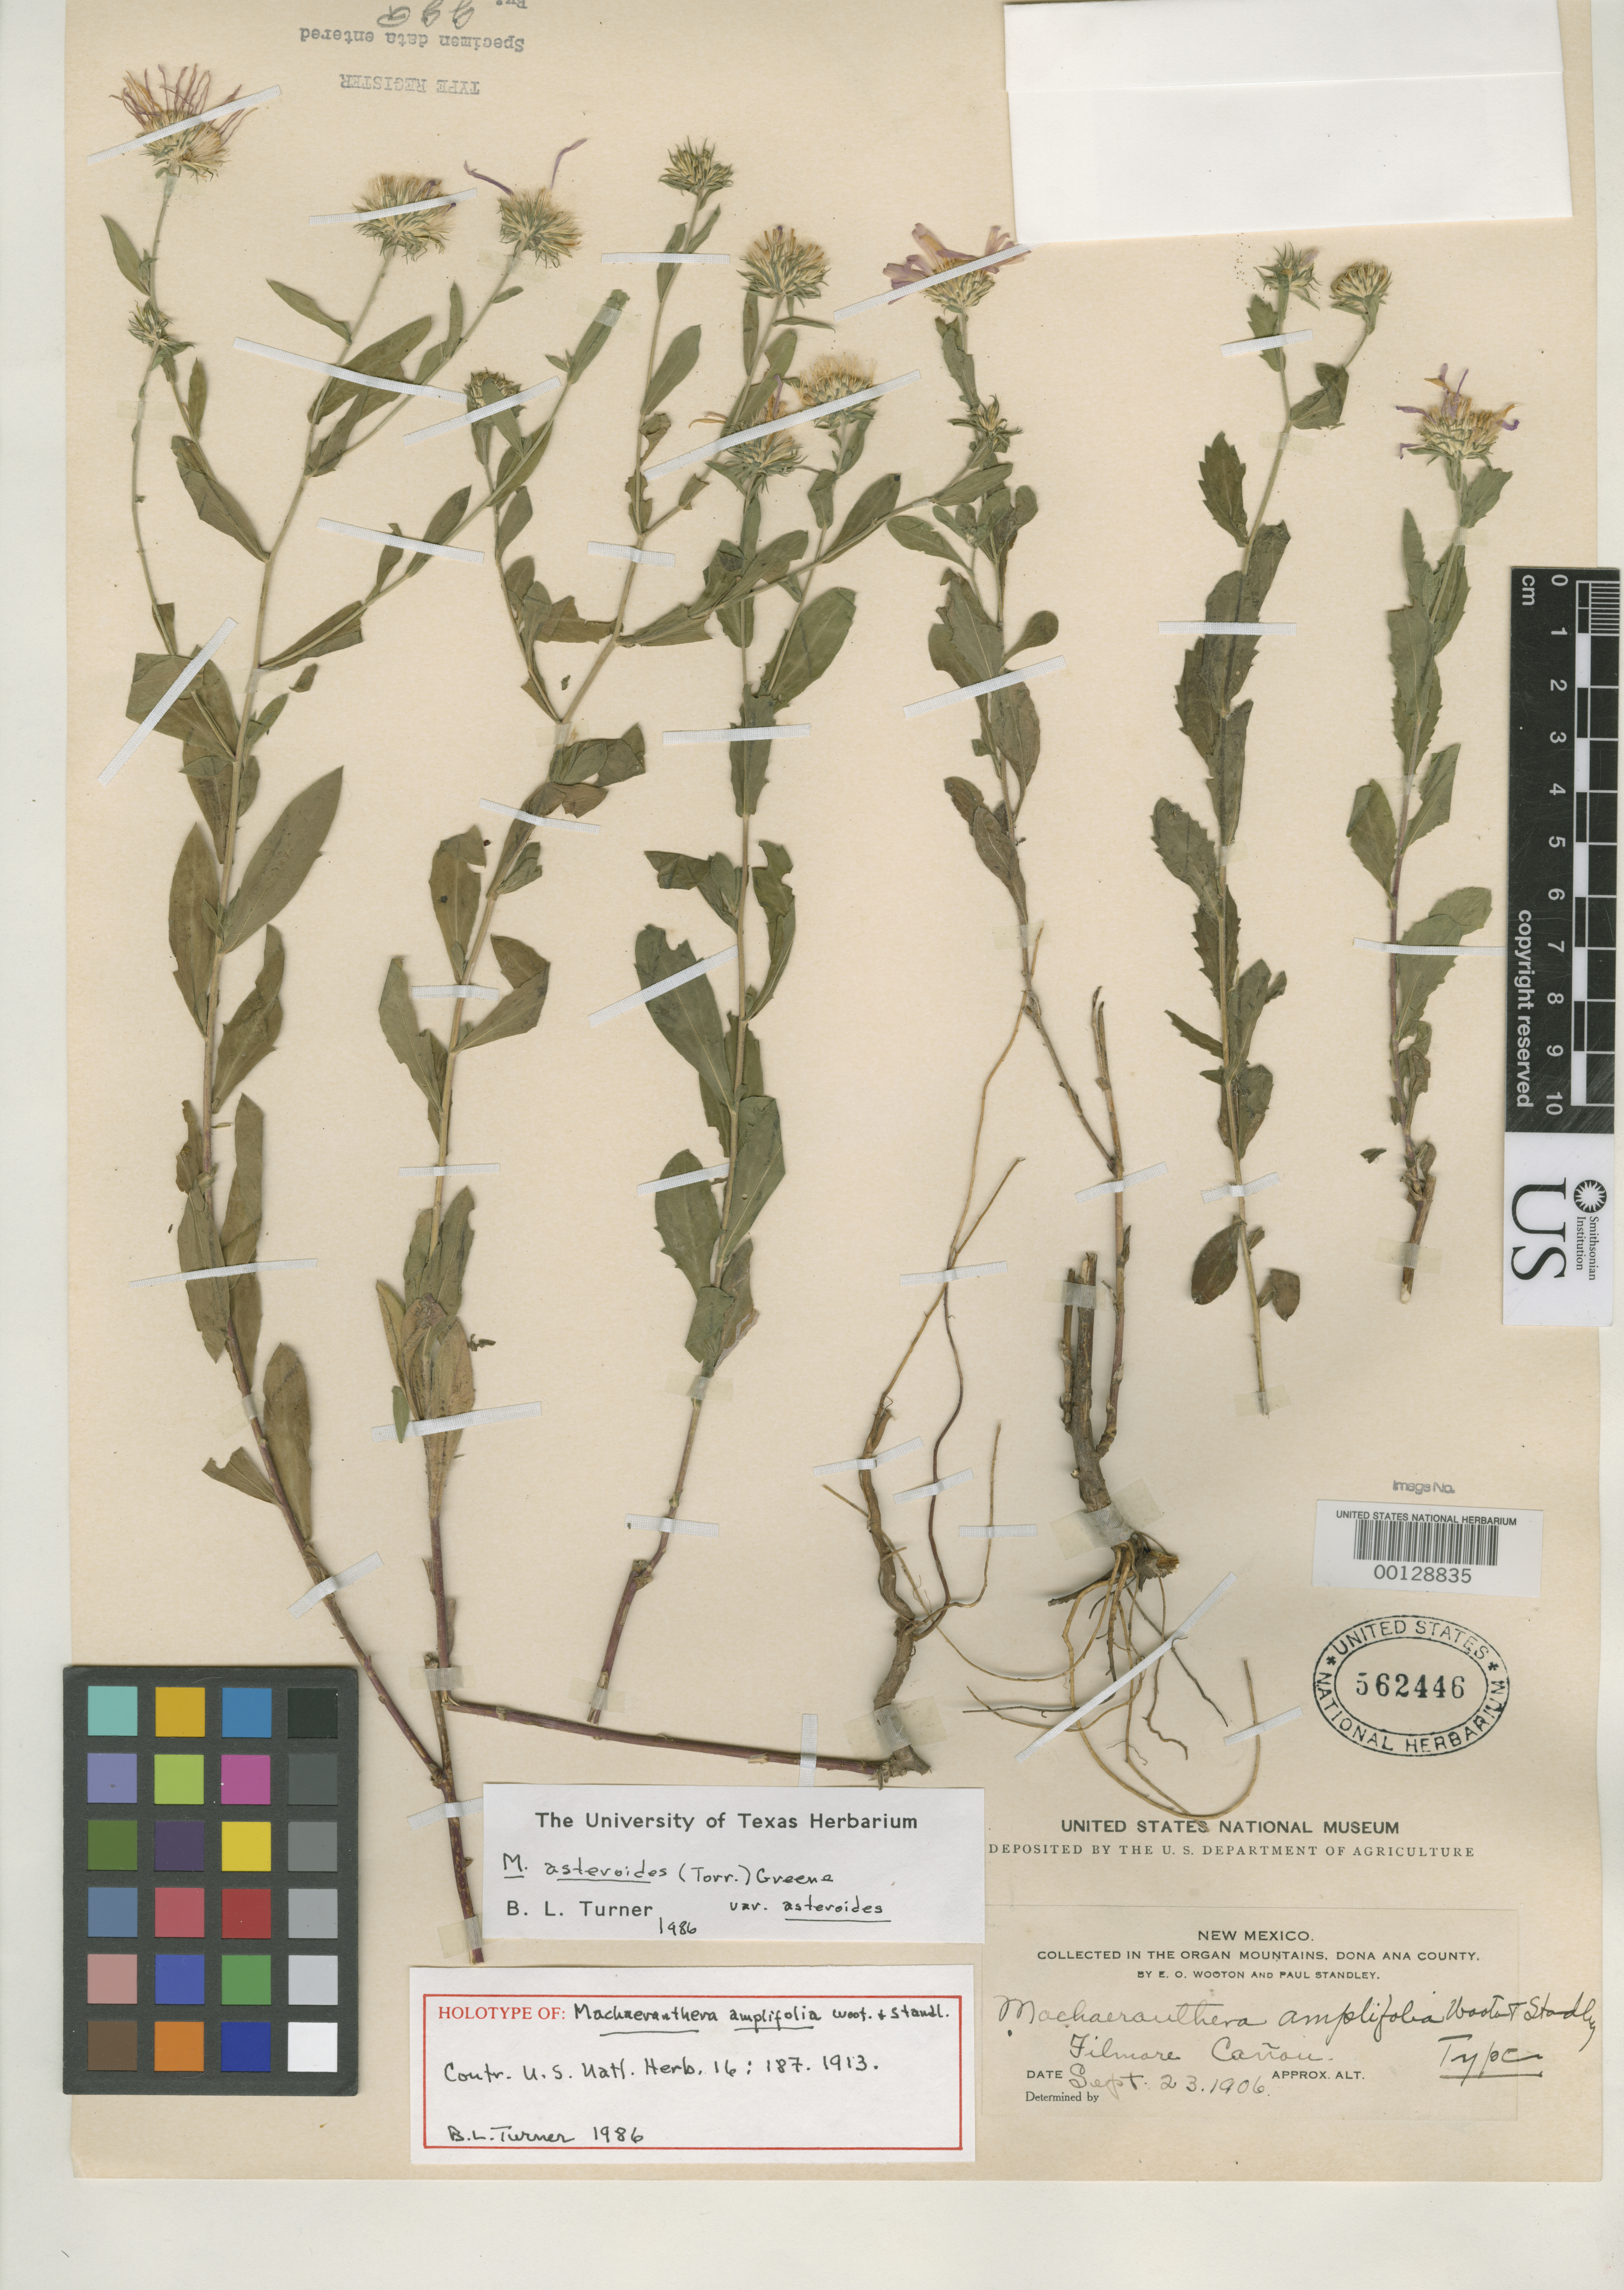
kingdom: Plantae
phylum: Tracheophyta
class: Magnoliopsida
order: Asterales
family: Asteraceae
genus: Machaeranthera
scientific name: Machaeranthera amplifolia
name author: Wooton & Standl.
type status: Holotype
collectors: E. O. Wooton & P. C. Standley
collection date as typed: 23 Sep 1906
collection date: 1906-09-23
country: United States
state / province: New Mexico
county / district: Dona Ana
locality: Filmore Canyon of Organ Mountains.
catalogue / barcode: US 562446